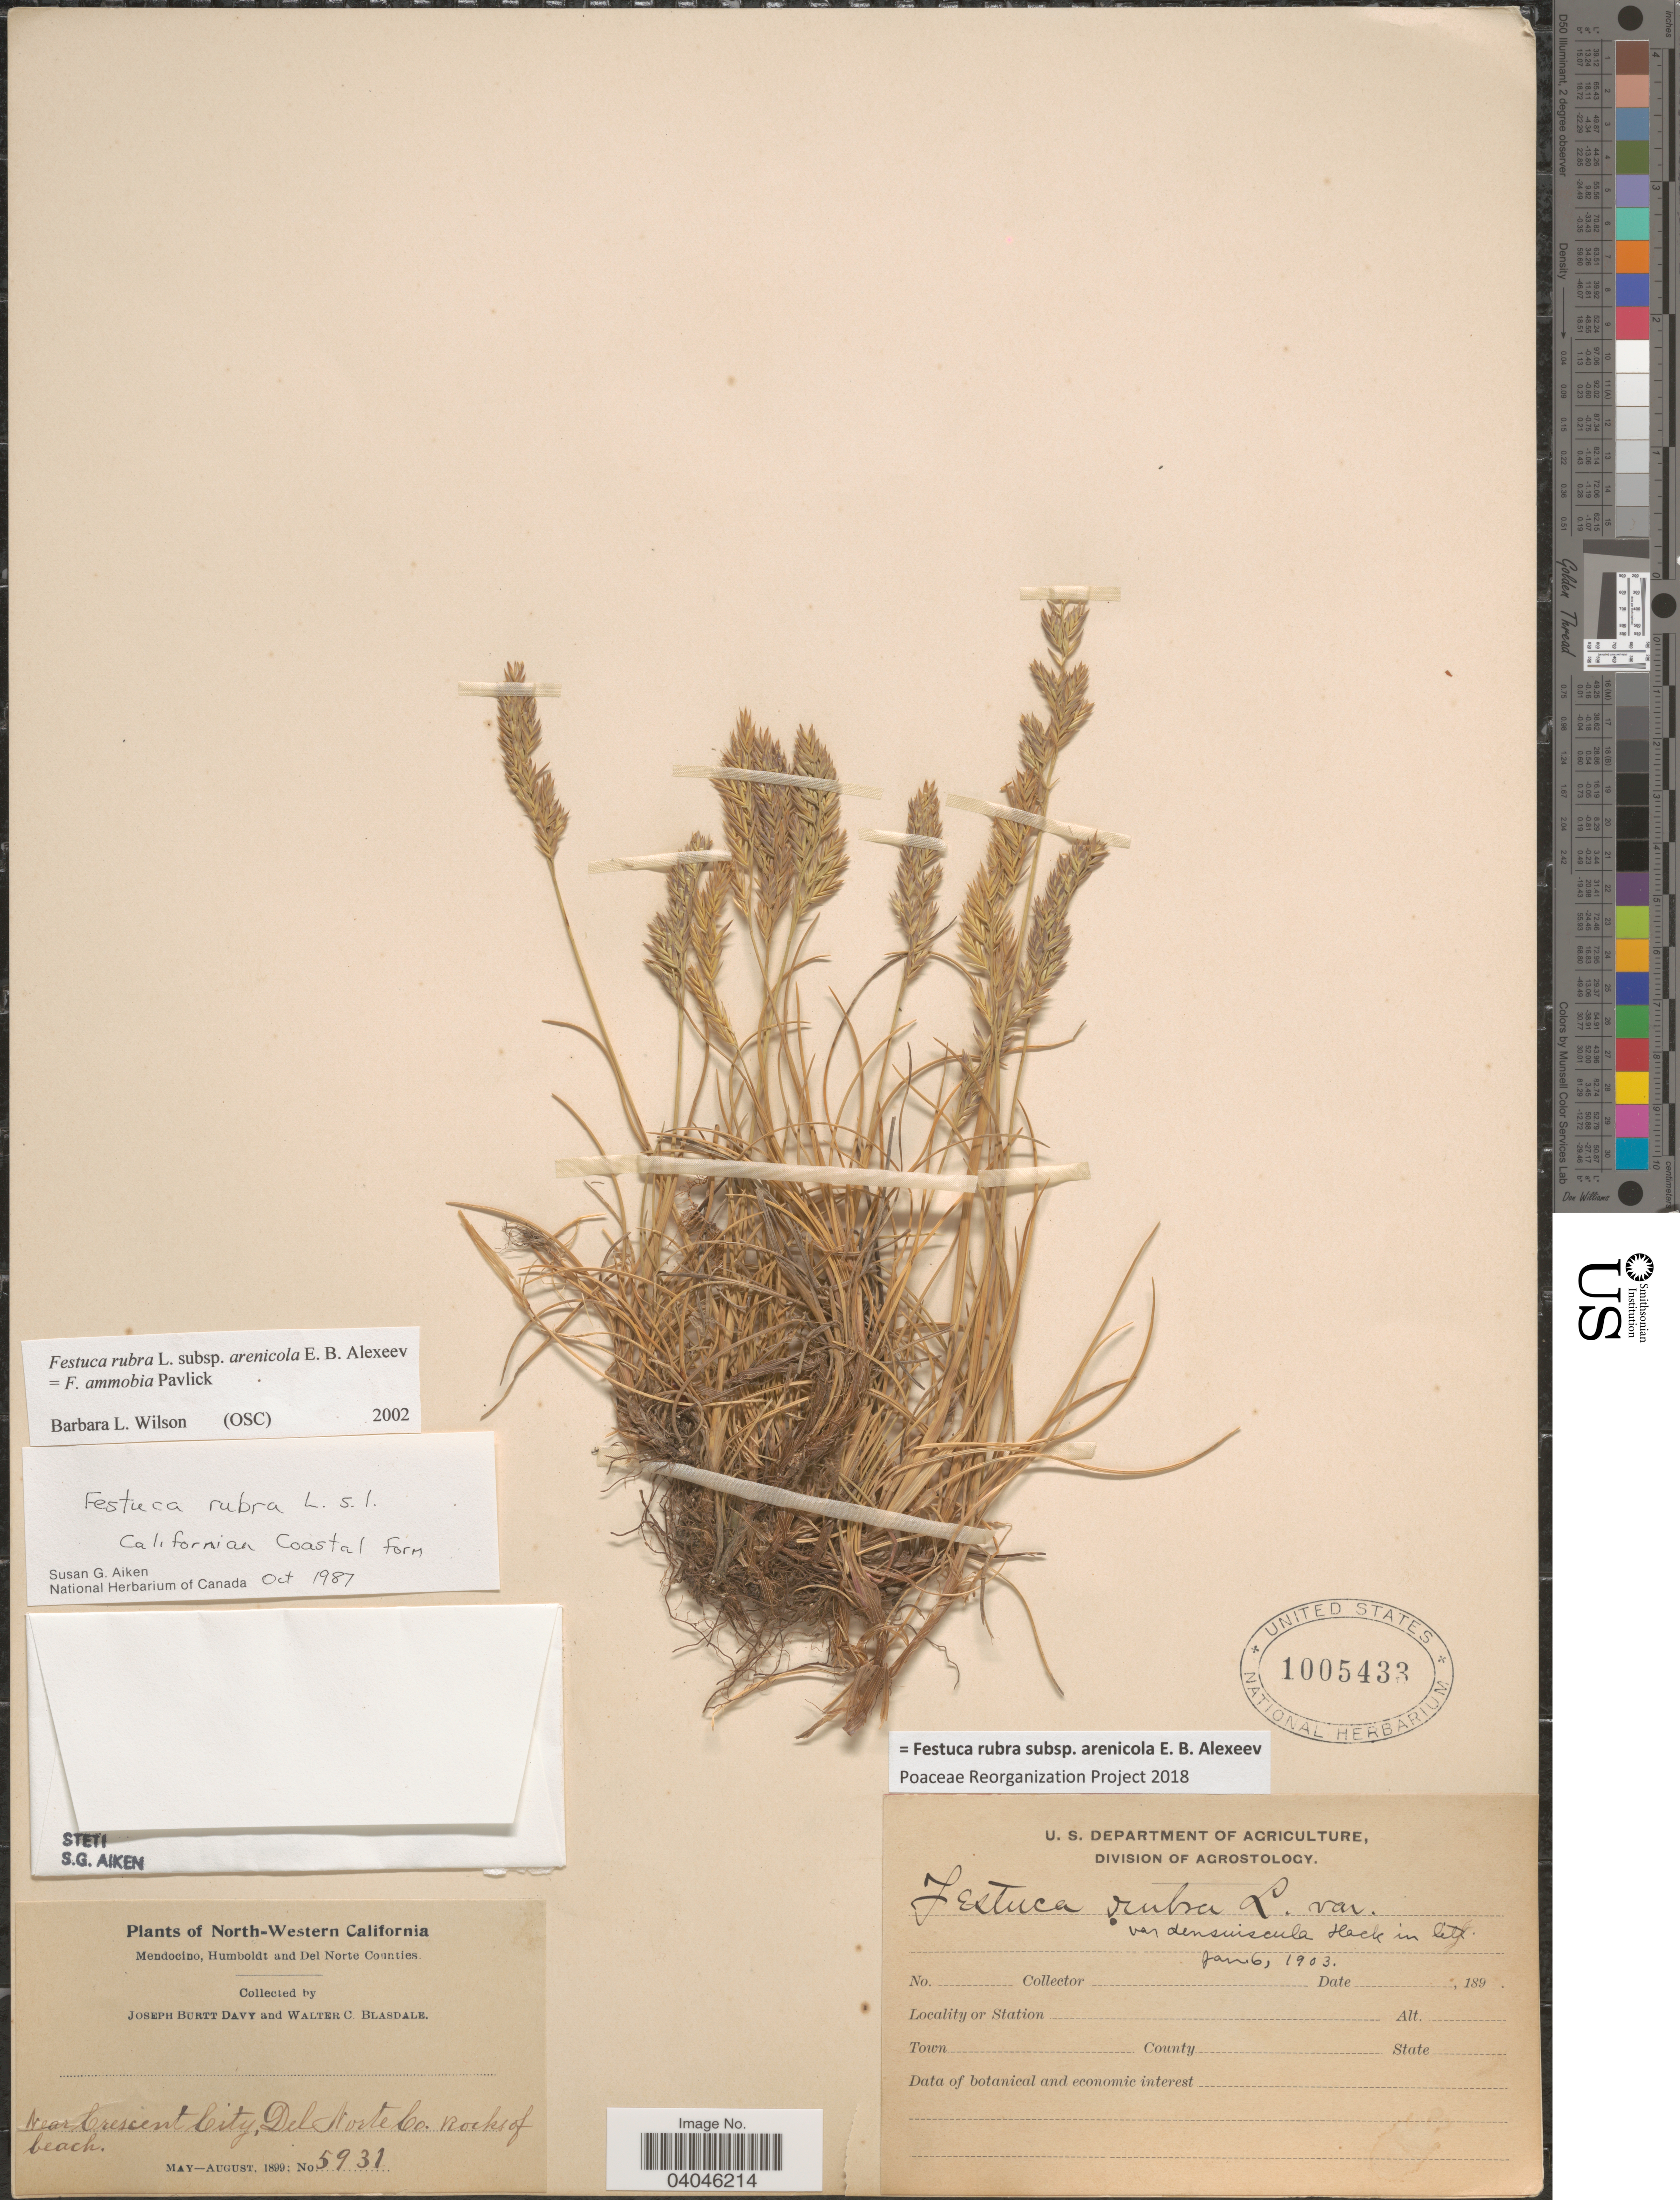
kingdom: Plantae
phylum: Tracheophyta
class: Liliopsida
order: Poales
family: Poaceae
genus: Festuca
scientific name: Festuca rubra subsp. arenicola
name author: E.B. Alexeev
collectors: J. Burtt Davy & W. Blasdale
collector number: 5931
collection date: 1903-01-06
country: United States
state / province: California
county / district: Del Norte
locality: North-Western California. Near Crescent City, Del Norte Co. Rocks of beach.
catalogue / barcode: US 1005433